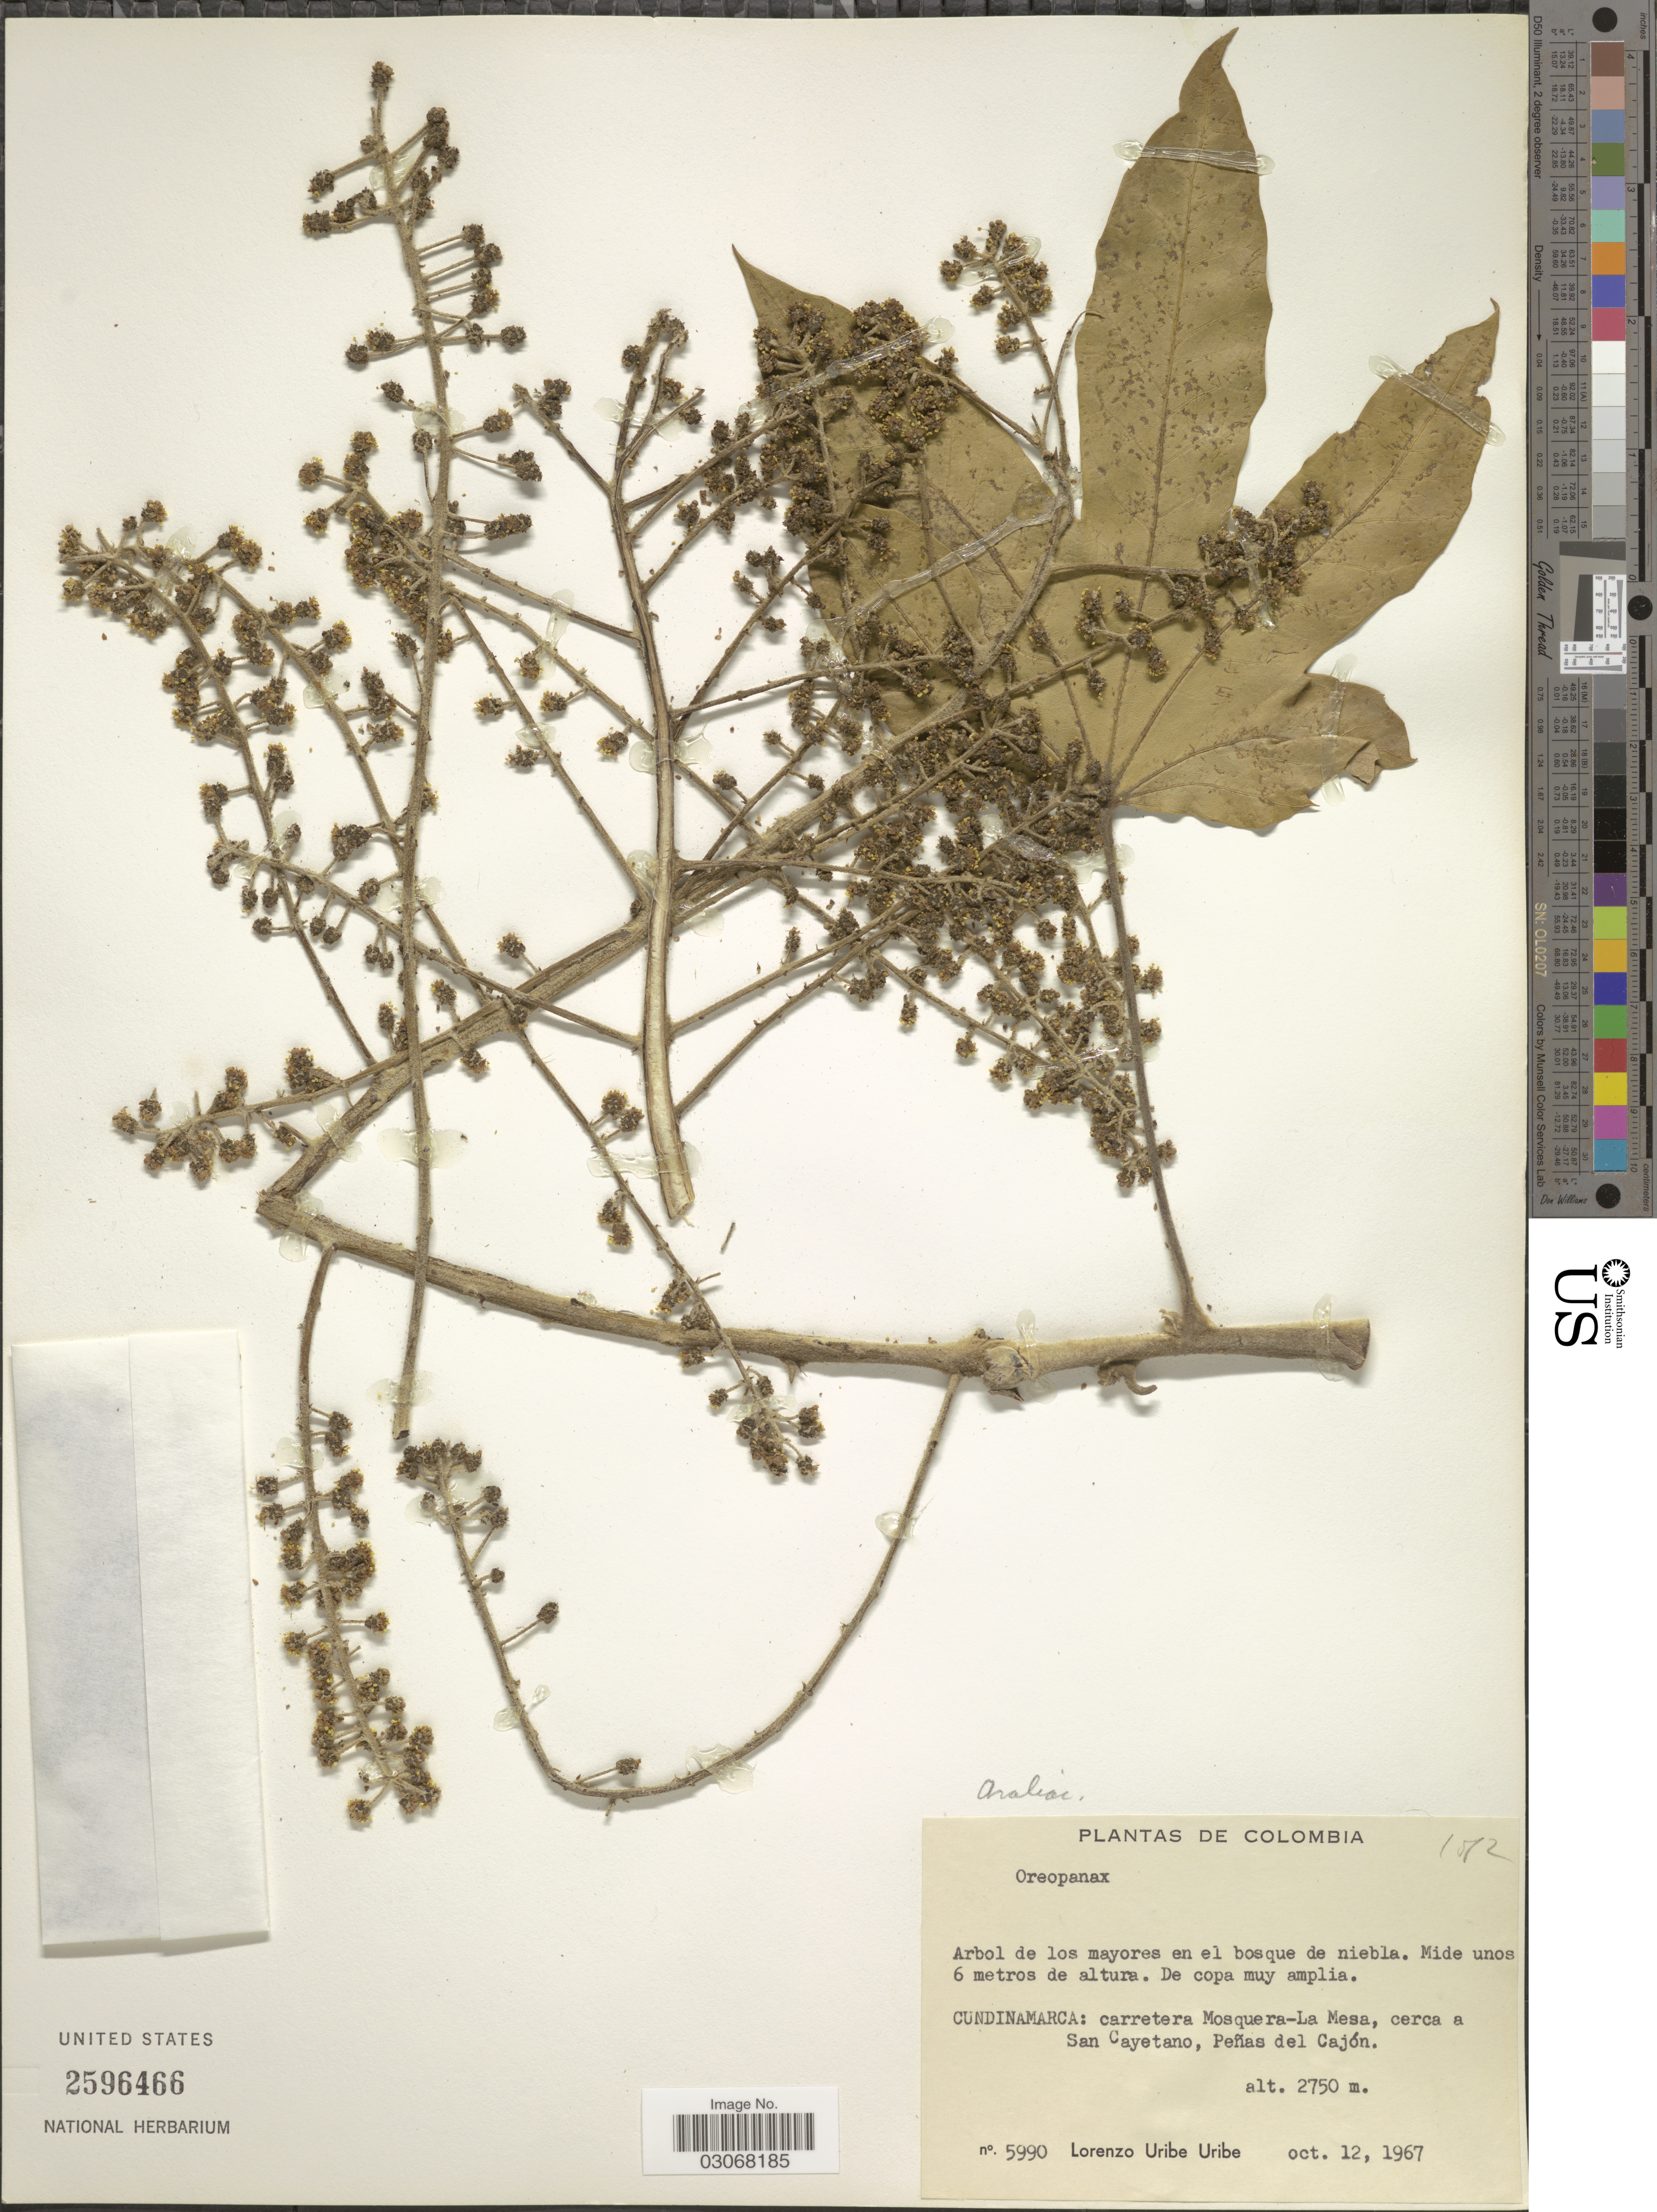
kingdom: Plantae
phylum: Tracheophyta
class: Magnoliopsida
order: Apiales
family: Araliaceae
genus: Oreopanax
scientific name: Oreopanax sp.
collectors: L. Uribe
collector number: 5990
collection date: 1967-10-12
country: Colombia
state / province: Cundinamarca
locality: Cundinamarca: carretera Mosquera-La Mesa, cerca a San Cayetano, Peñas del Cajón.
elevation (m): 2750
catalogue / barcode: US 2596466